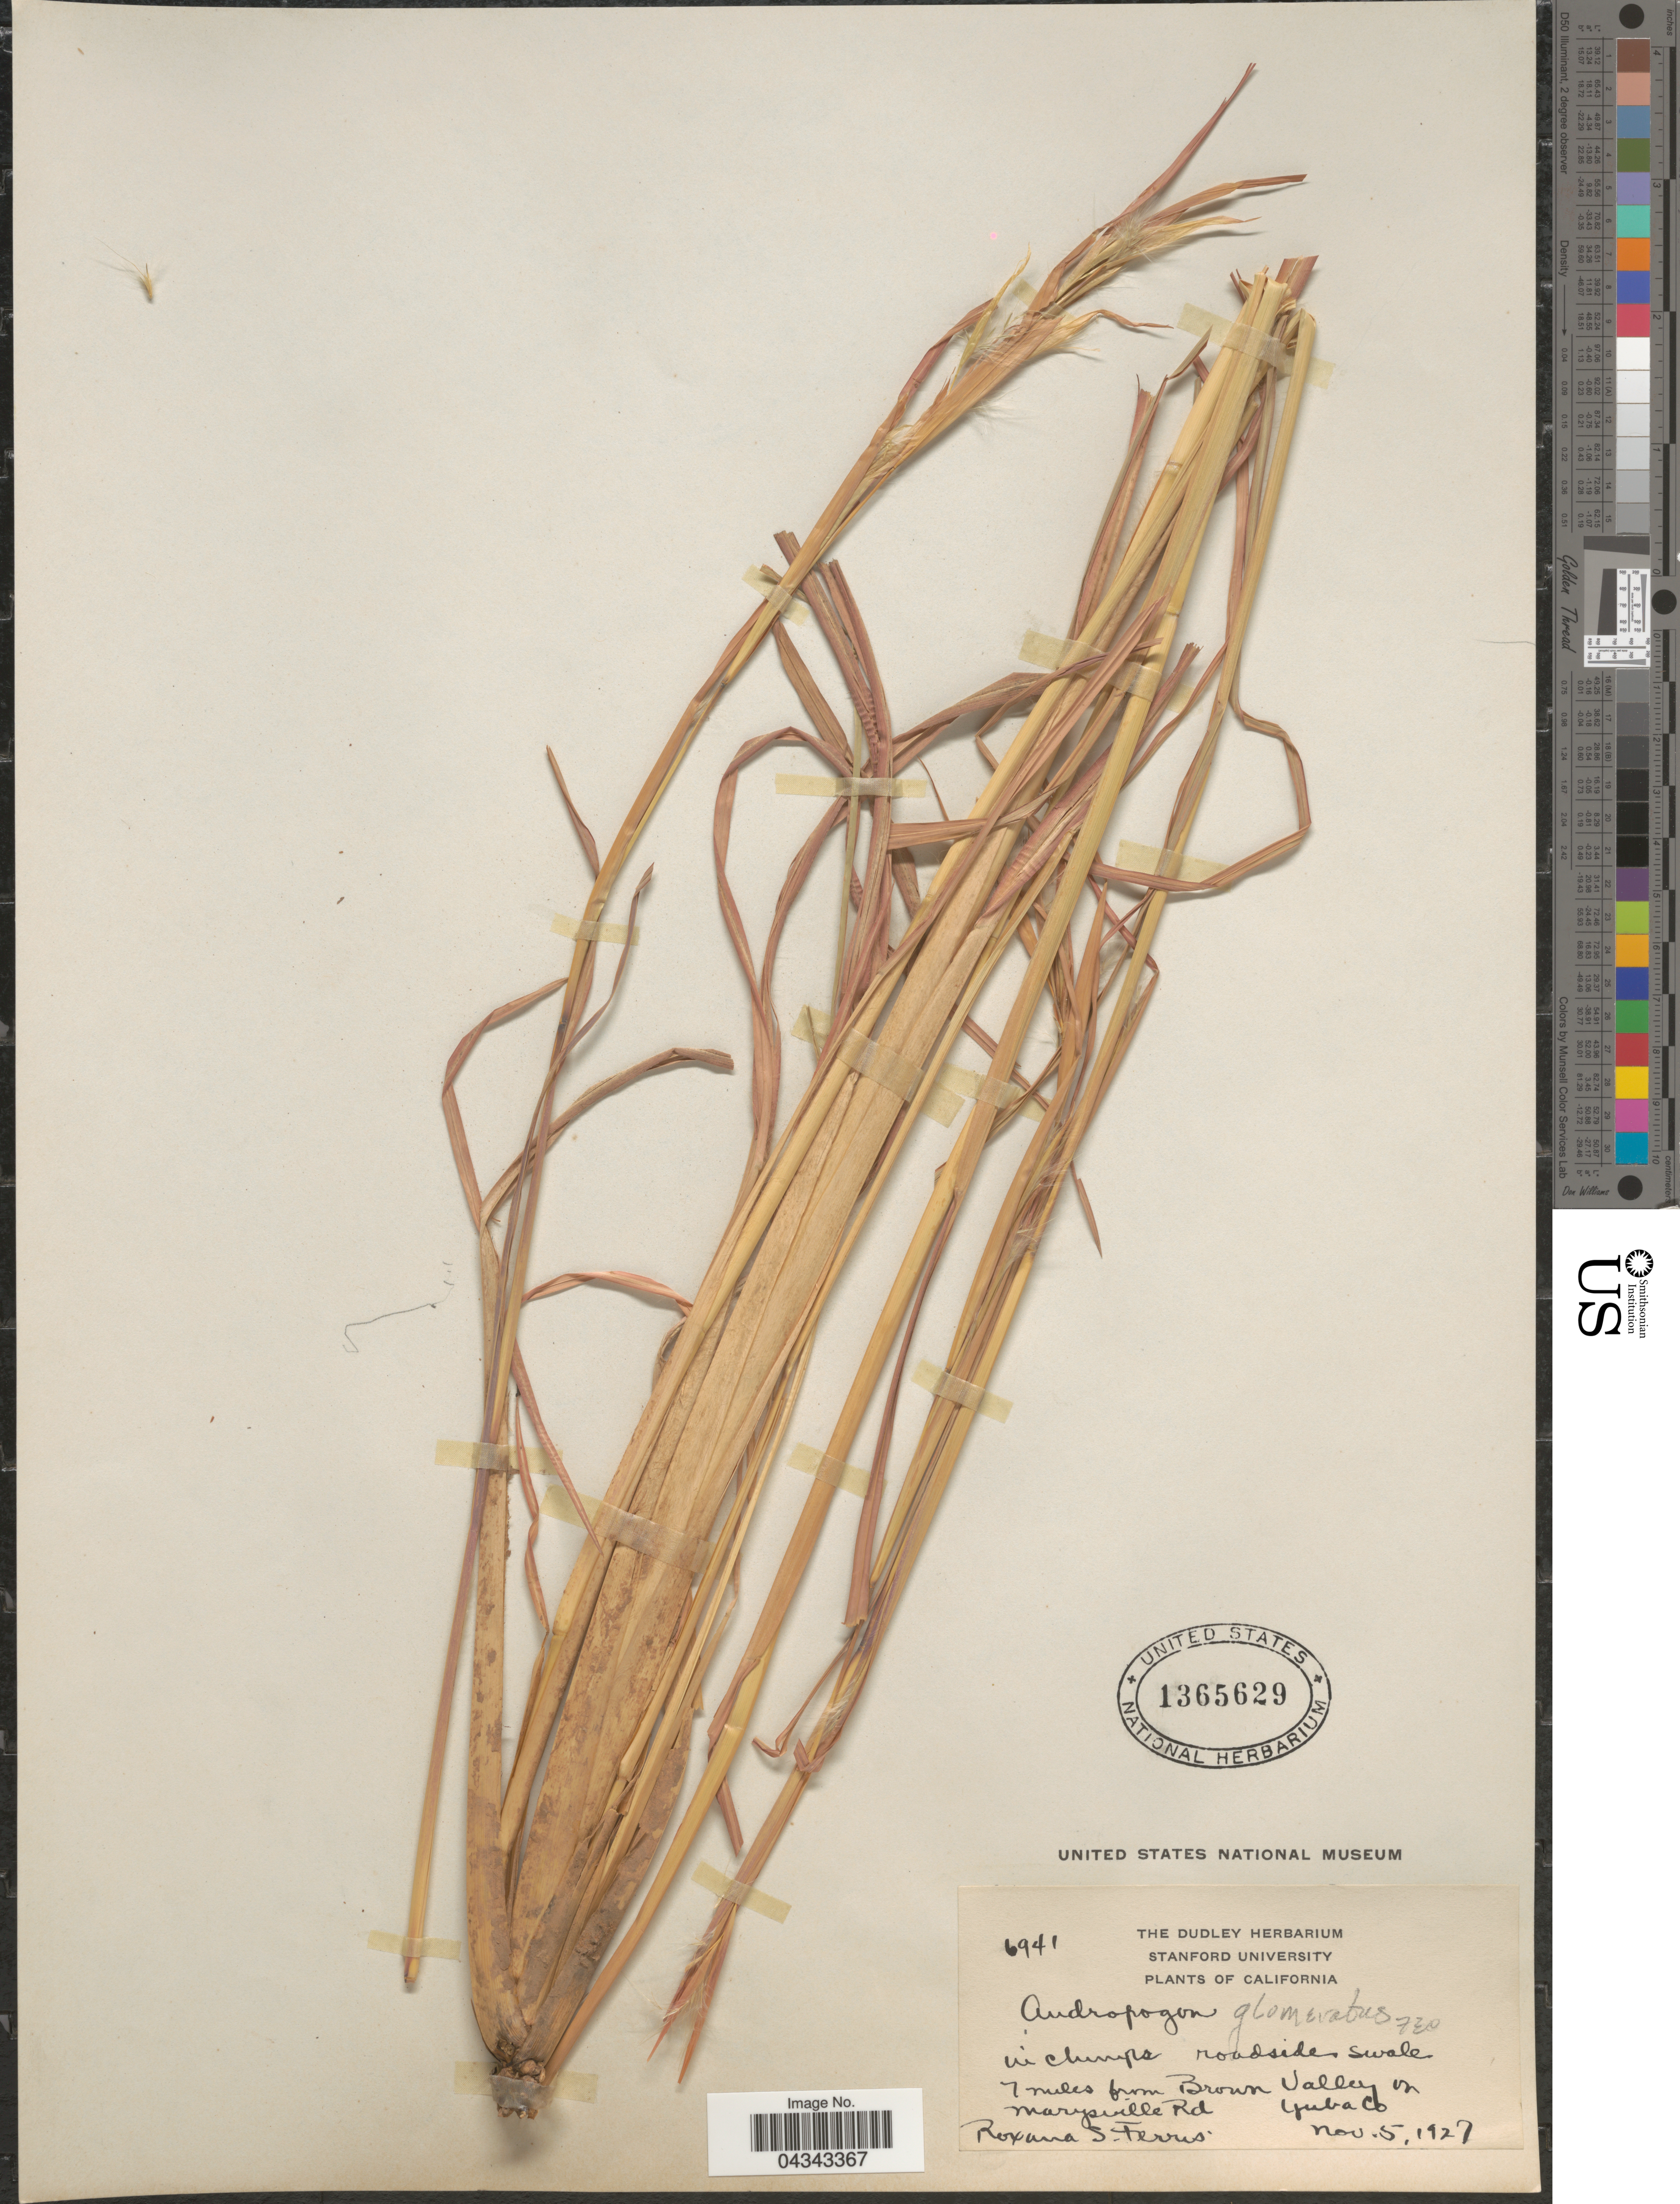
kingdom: Plantae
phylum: Tracheophyta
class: Liliopsida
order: Poales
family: Poaceae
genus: Andropogon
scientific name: Andropogon glomeratus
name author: (Walter) Britton, Stearns & Poggenb.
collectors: R. S. Ferris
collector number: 6941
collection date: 1927-11-05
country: United States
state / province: California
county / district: Yuba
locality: In clumps roadsides swale. 7 miles from Brown Valley on Marysville Rd. Yuba Co.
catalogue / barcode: US 1365629